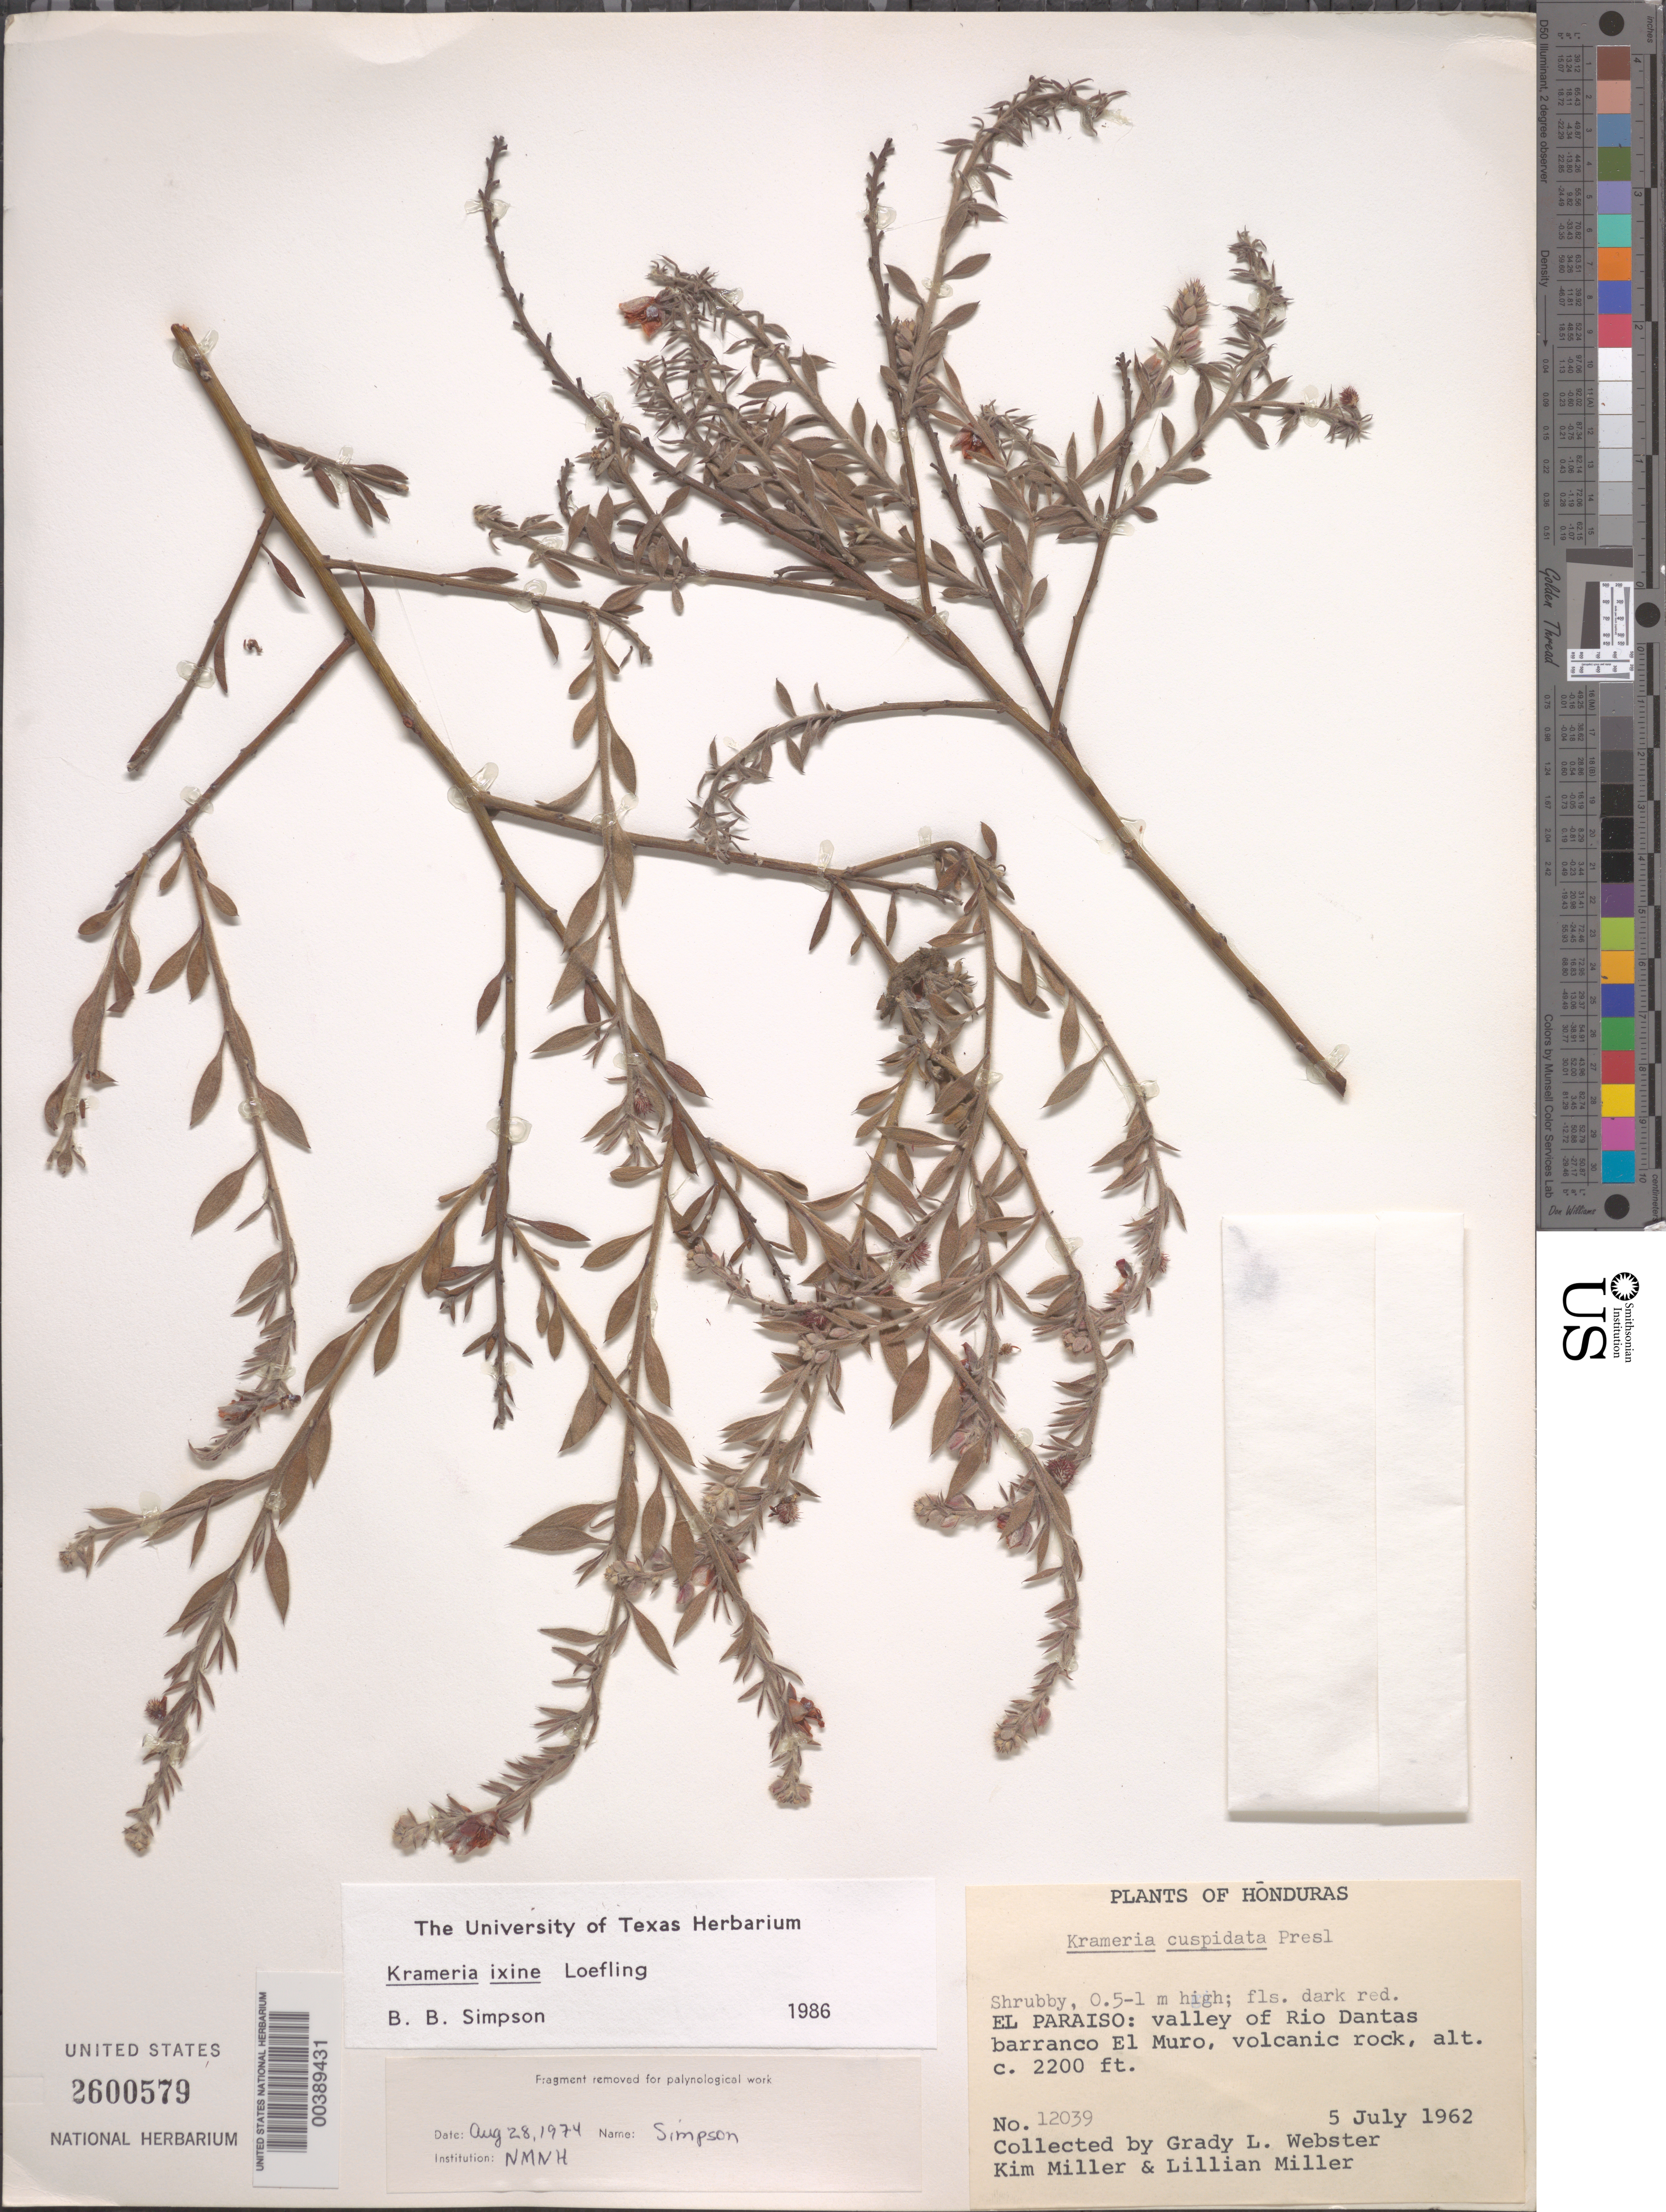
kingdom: Plantae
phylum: Tracheophyta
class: Magnoliopsida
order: Zygophyllales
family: Krameriaceae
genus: Krameria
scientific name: Krameria ixine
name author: L.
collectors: G. L. Webster, K. I. Miller & L. Miller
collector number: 12039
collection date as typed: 05 Jul 1962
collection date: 1962-07-05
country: Honduras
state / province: El Paraíso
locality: Valley of río Dantas, Barranco El Muro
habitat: Volcanic rock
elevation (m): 671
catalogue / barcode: US 2600579